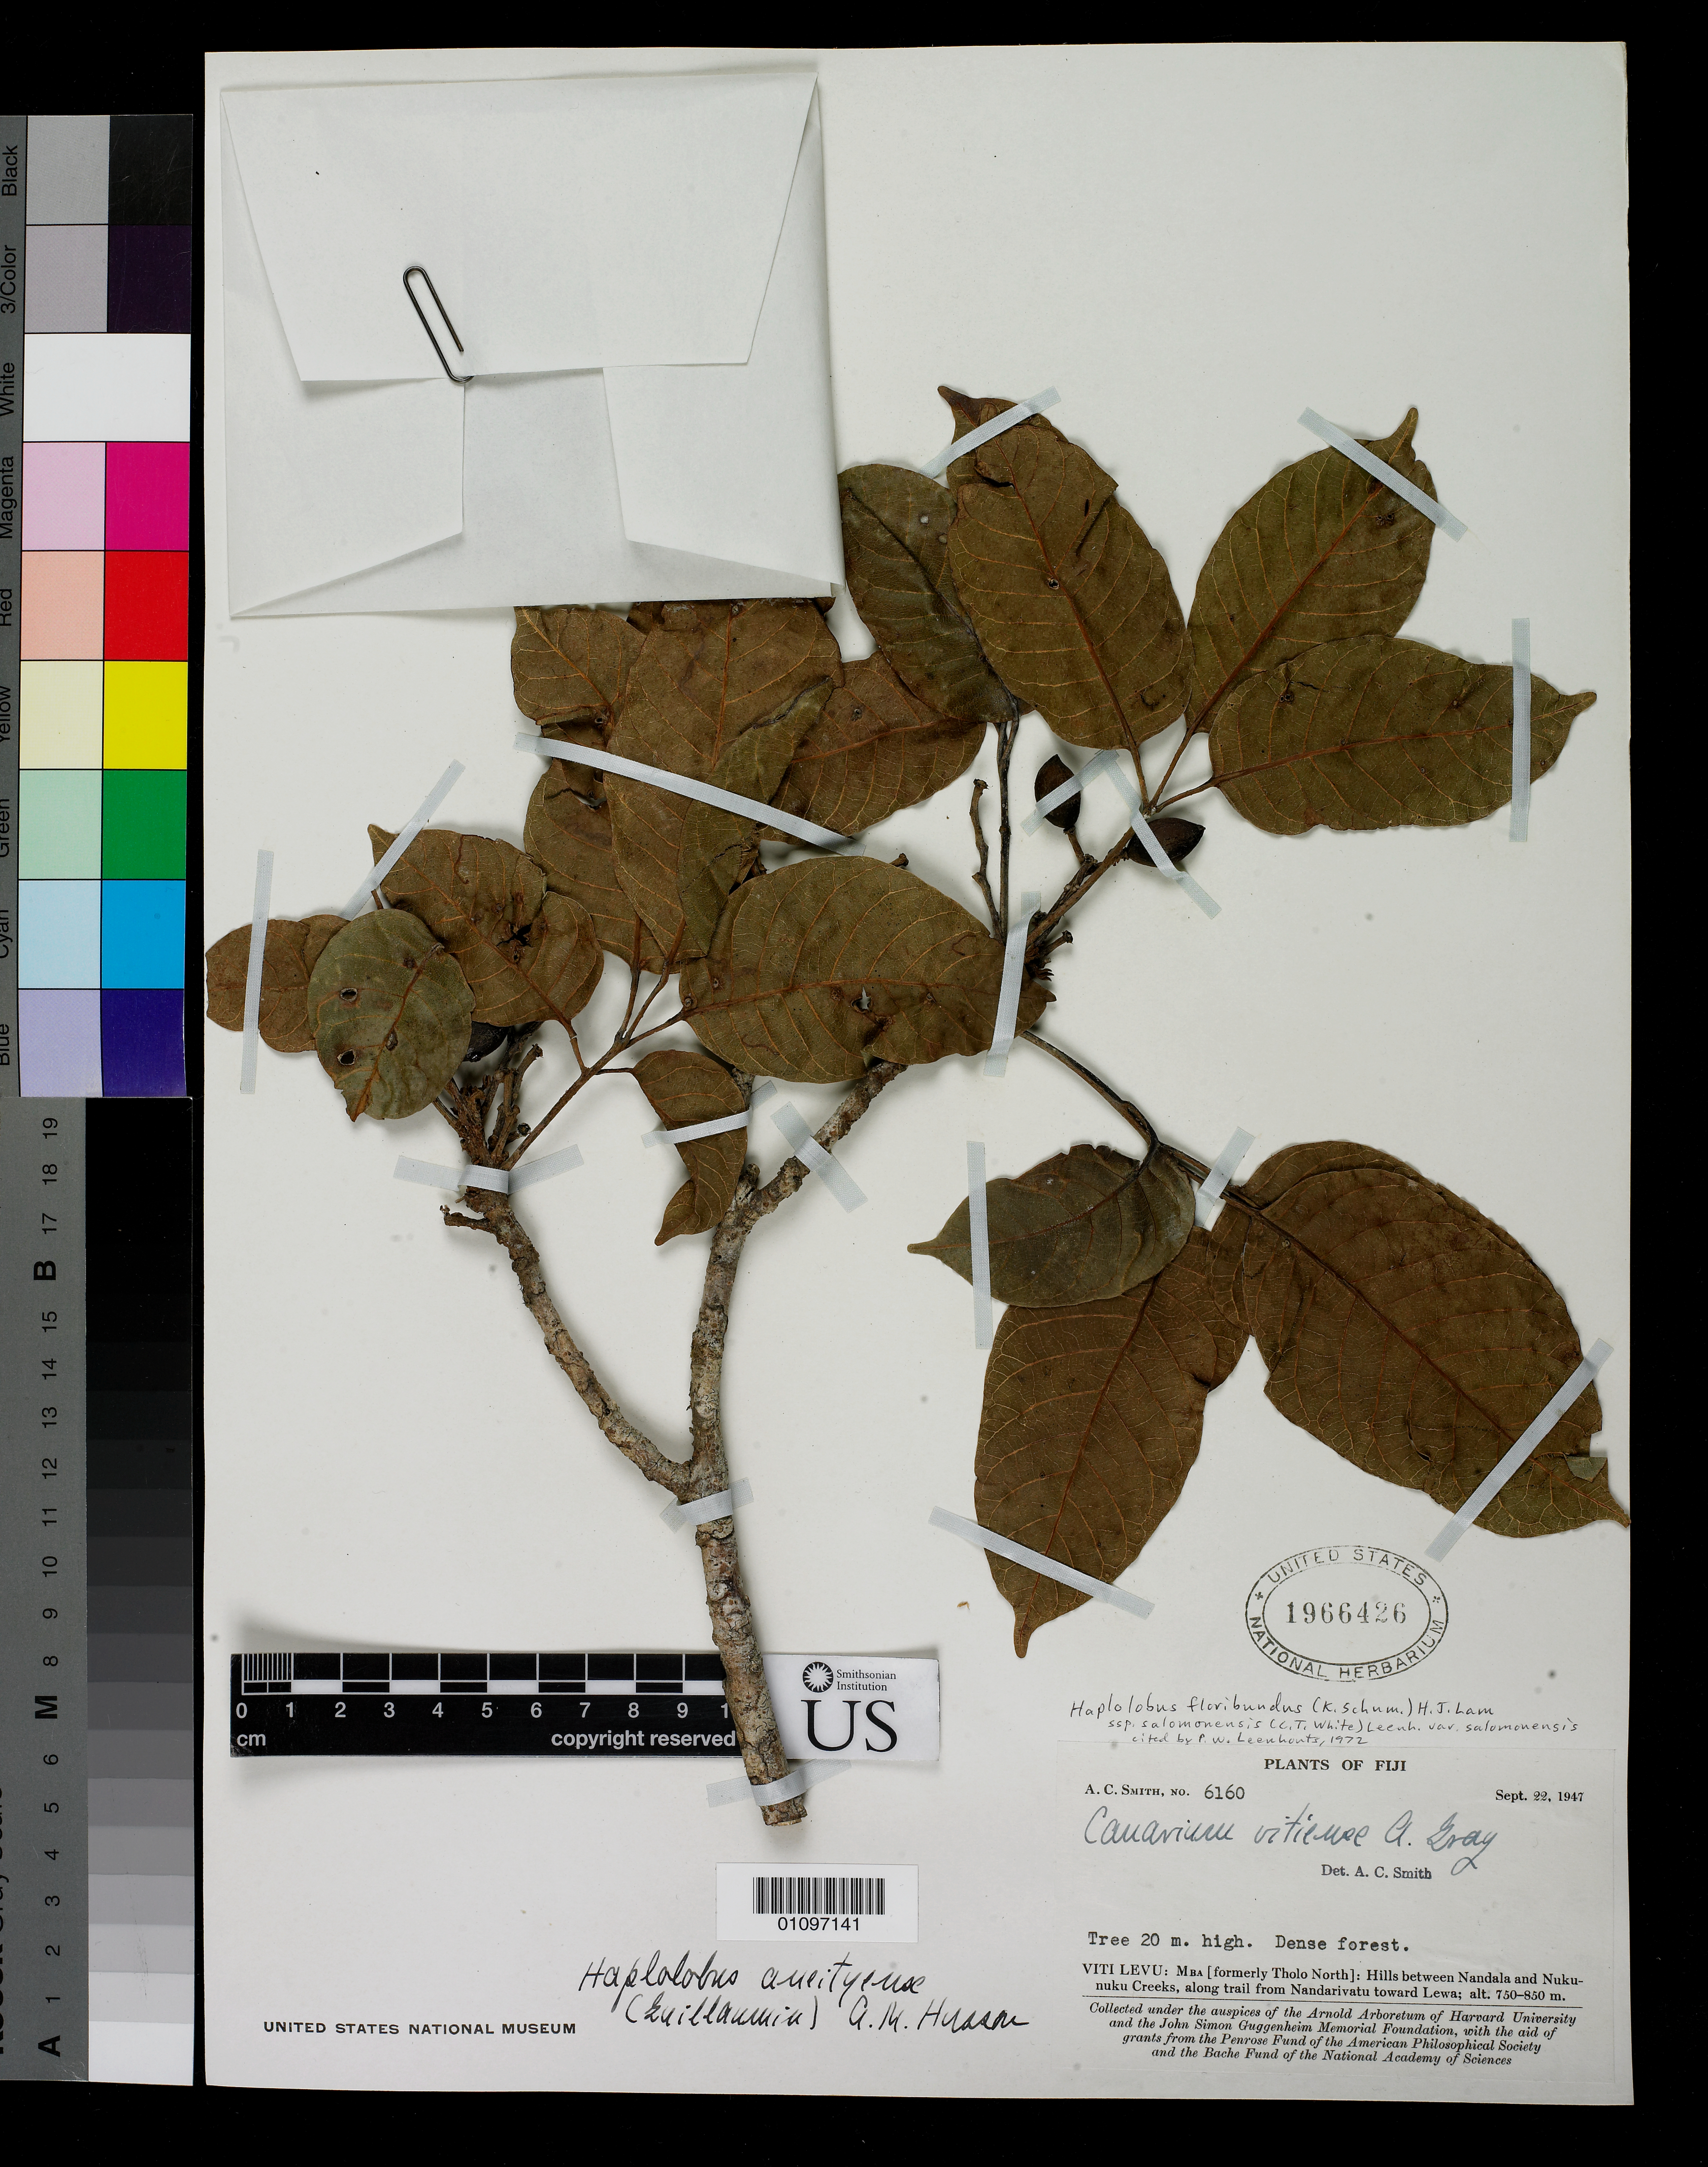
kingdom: Plantae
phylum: Tracheophyta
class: Magnoliopsida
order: Sapindales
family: Burseraceae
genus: Haplolobus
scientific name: Haplolobus floribundus subsp. salomonensis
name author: (C.T. White) Leenh.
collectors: A. C. Smith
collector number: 6160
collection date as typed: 22 Sep 1947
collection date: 1947-09-22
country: Fiji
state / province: Western Division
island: Viti Levu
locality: Mba Prov., between Nandala and Nukunuku Creeks, trail from Nandarivatu toward Lewa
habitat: Dense forest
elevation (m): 750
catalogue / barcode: US 1966426